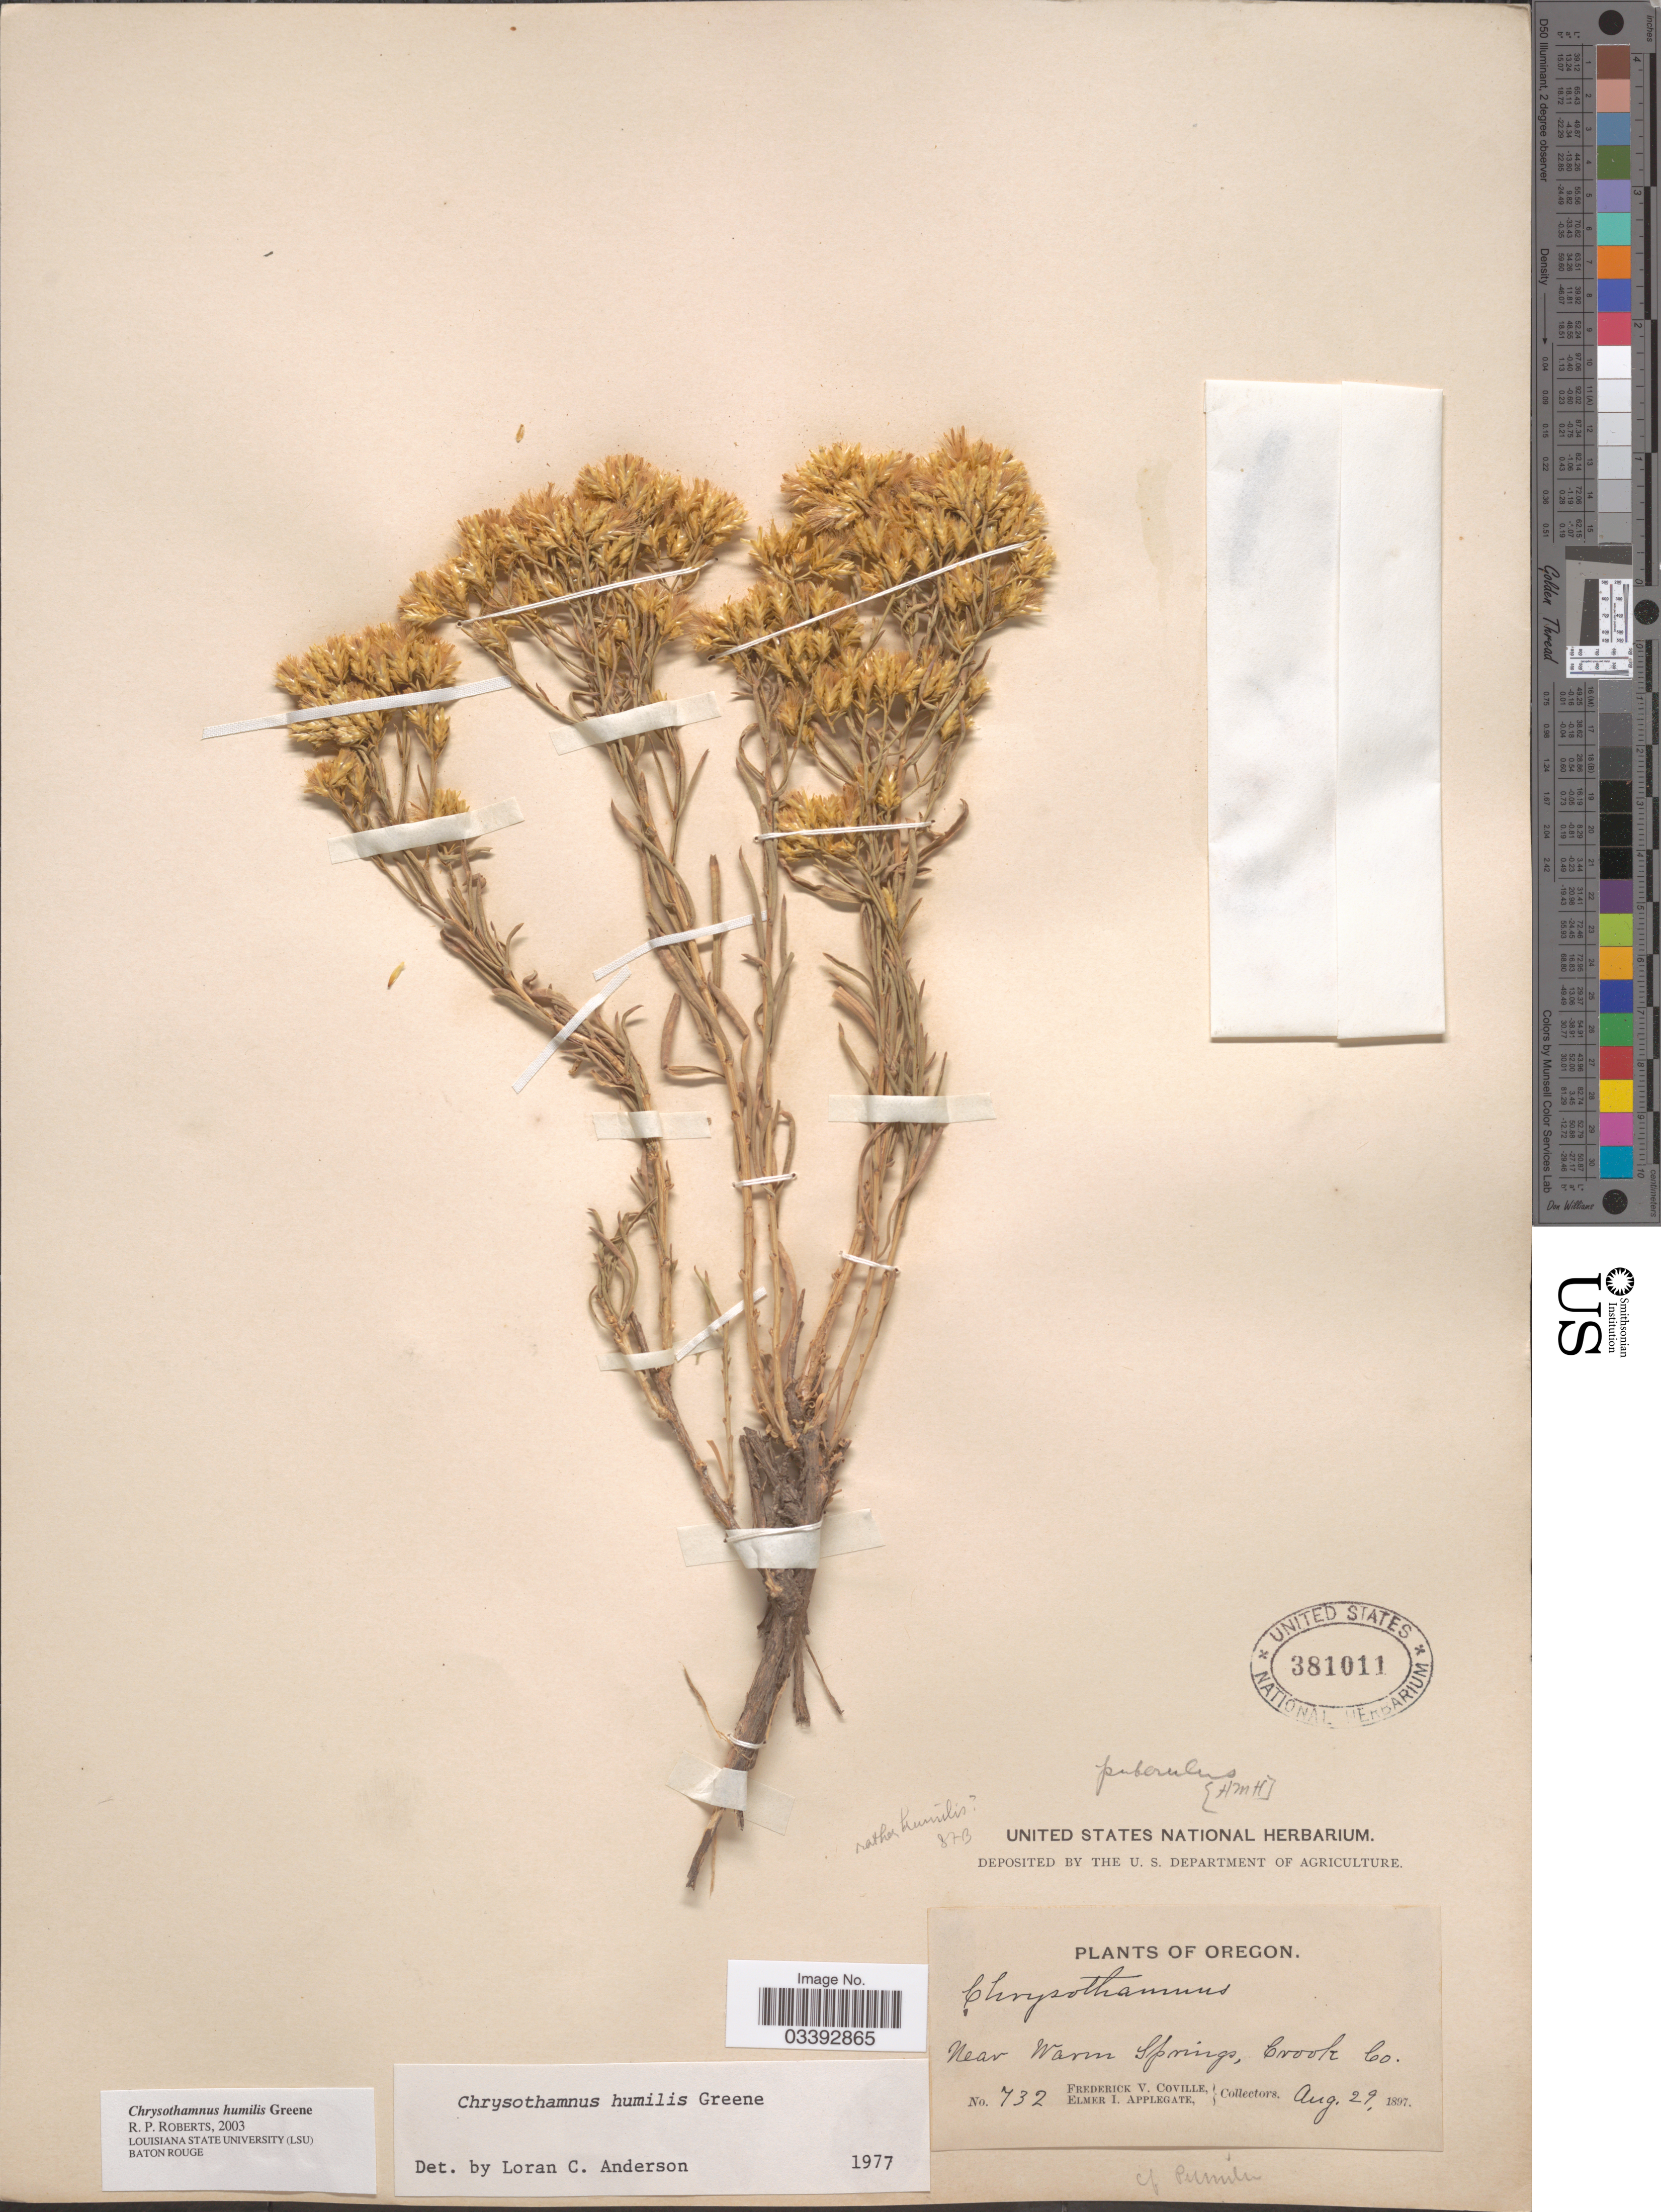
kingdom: Plantae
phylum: Tracheophyta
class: Magnoliopsida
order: Asterales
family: Asteraceae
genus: Chrysothamnus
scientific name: Chrysothamnus humilis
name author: Greene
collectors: F. V. Coville & E. I. Applegate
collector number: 732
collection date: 1897-08-29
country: United States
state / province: Oregon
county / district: Crook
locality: Near Warm Springs, Crook Co.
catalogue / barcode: US 381011